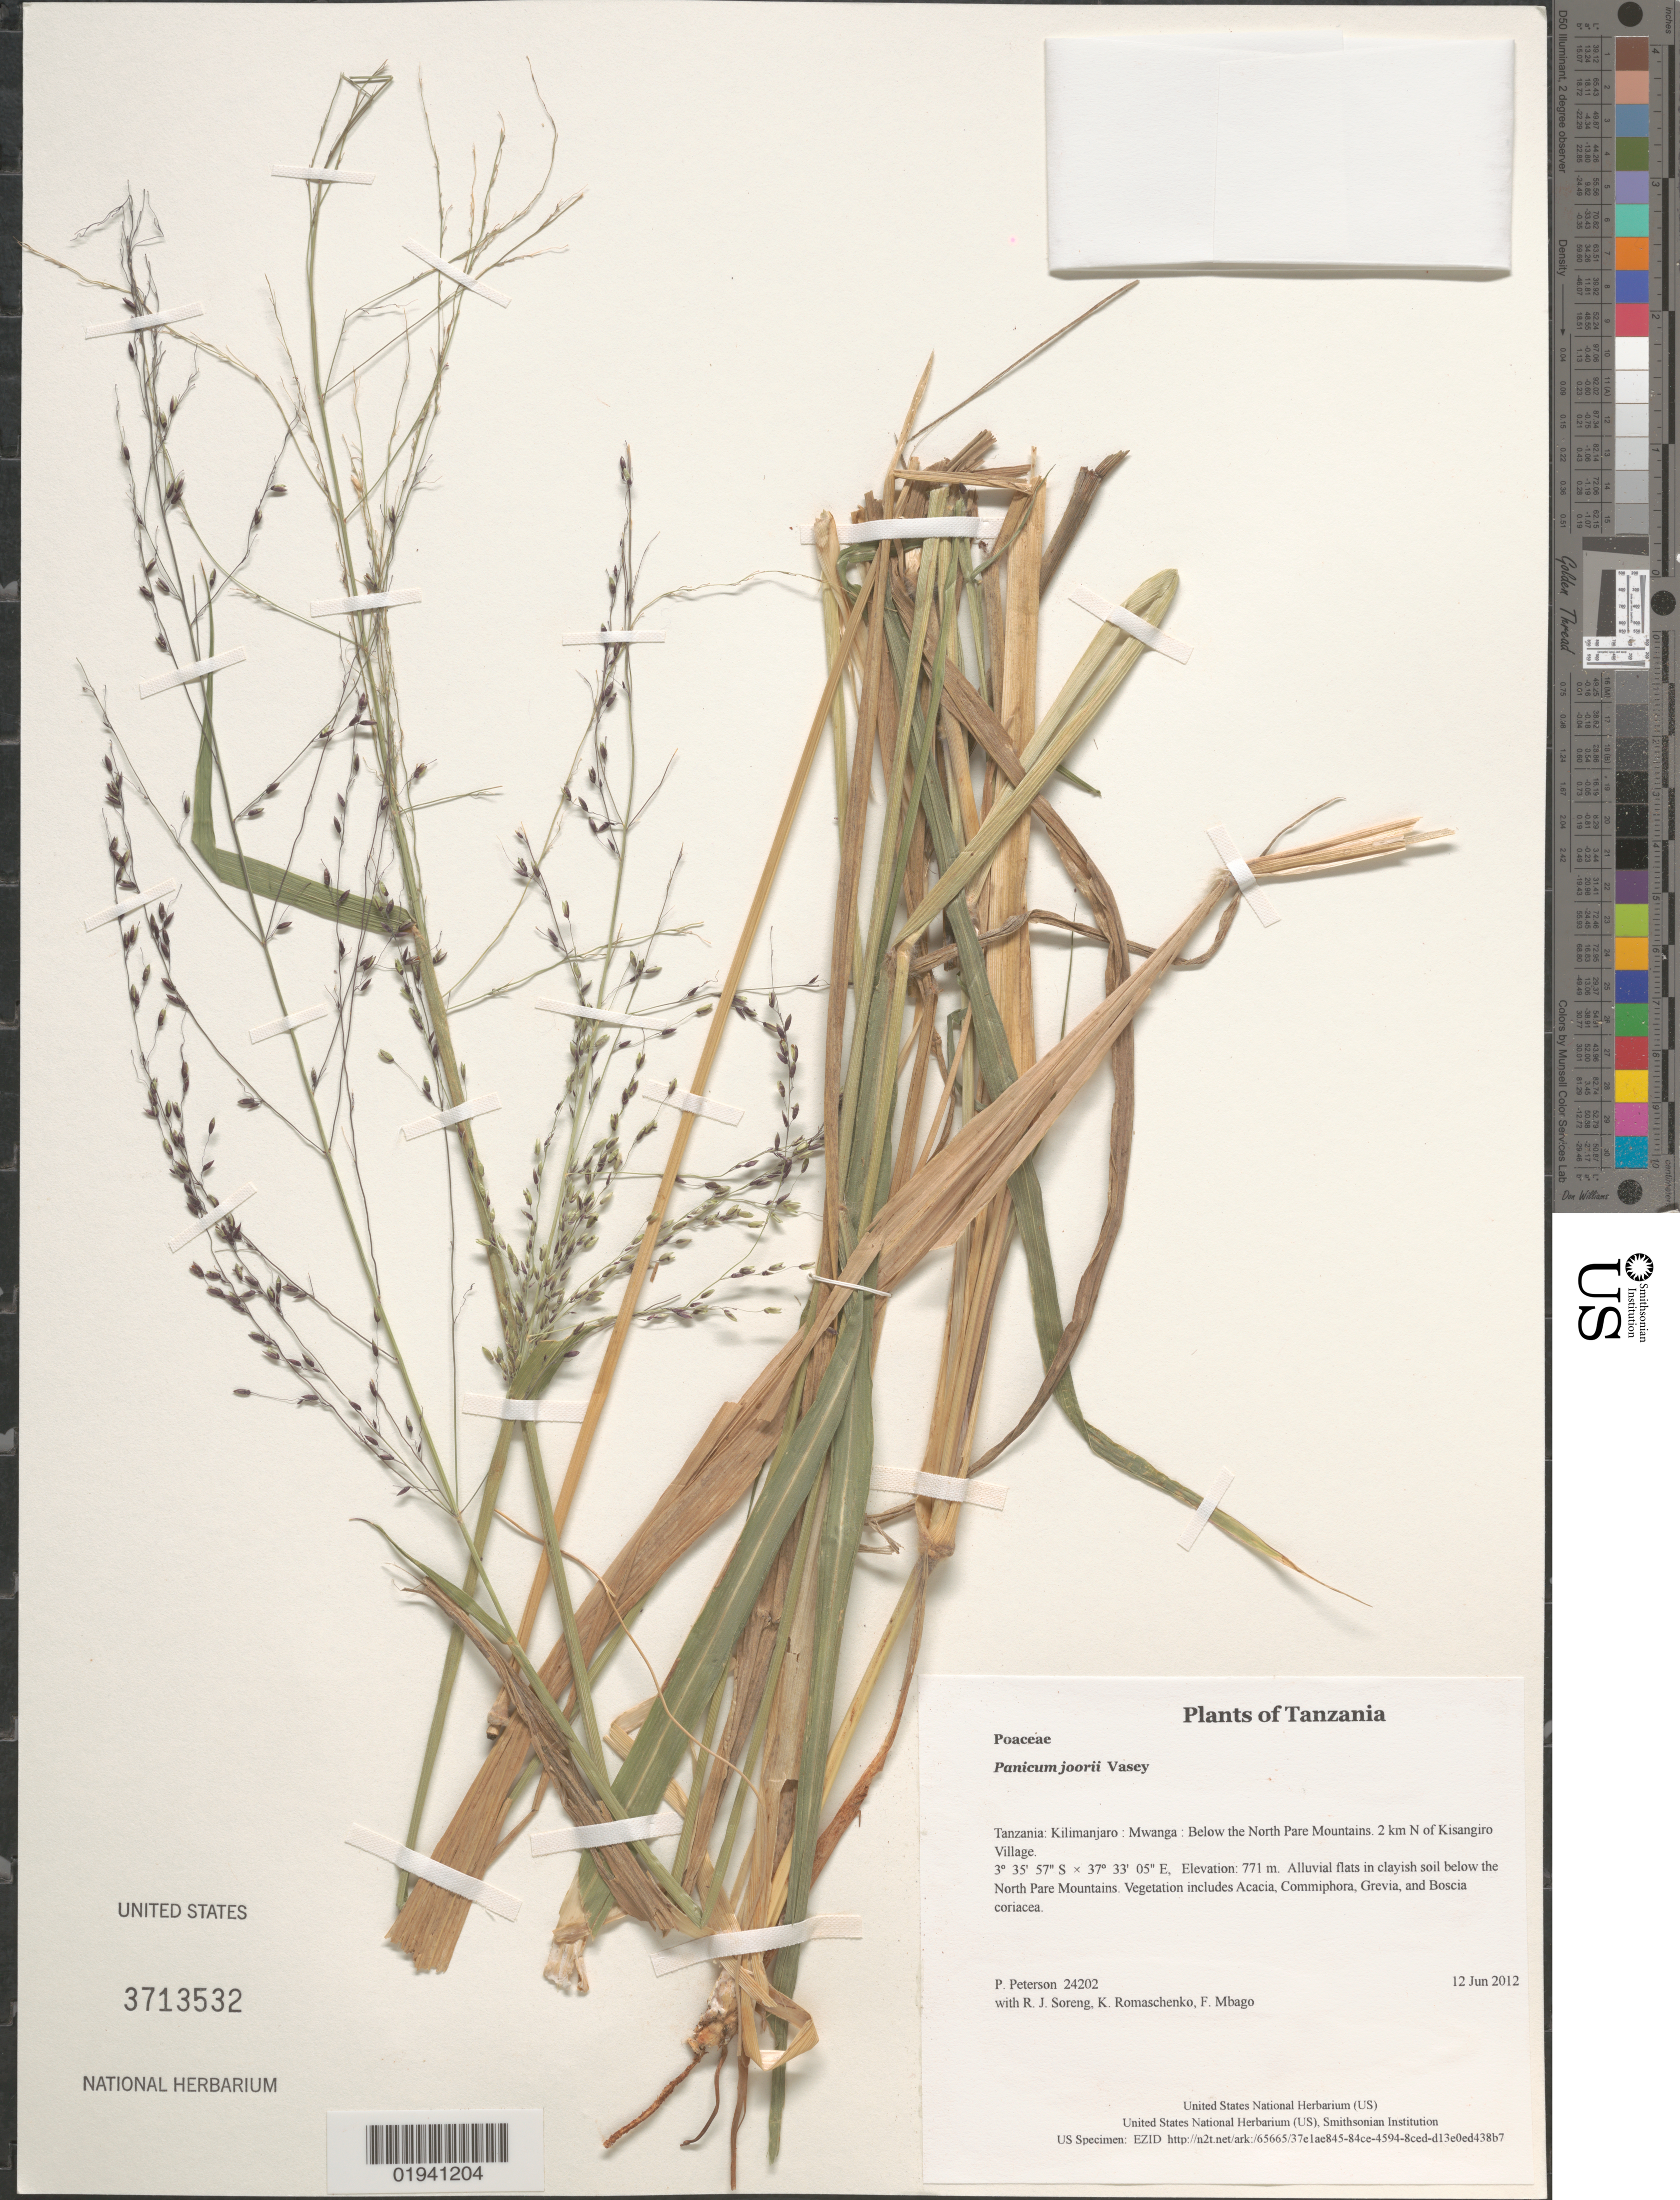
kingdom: Plantae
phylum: Tracheophyta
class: Liliopsida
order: Poales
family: Poaceae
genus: Megathyrsus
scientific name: Megathyrsus maximus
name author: (Jacq.) B.K. Simon & S.W.L. Jacobs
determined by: Peterson, Paul M., (BOT), Smithsonian Institution - National Museum of Natural History (UNITED STATES)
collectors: P. M. Peterson, R. J. Soreng, K. Romaschenko & F. Mbago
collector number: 24202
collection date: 2012-06-12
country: Tanzania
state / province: Kilimanjaro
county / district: Mwanga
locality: Below the North Pare Mountains. 2 km N of Kisangiro Village.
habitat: Alluvial flats in clayish soil below the North Pare Mountains. Vegetation includes Acacia, Commiphora, Grevia, and Boscia coriacea.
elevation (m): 771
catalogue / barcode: US 3713532